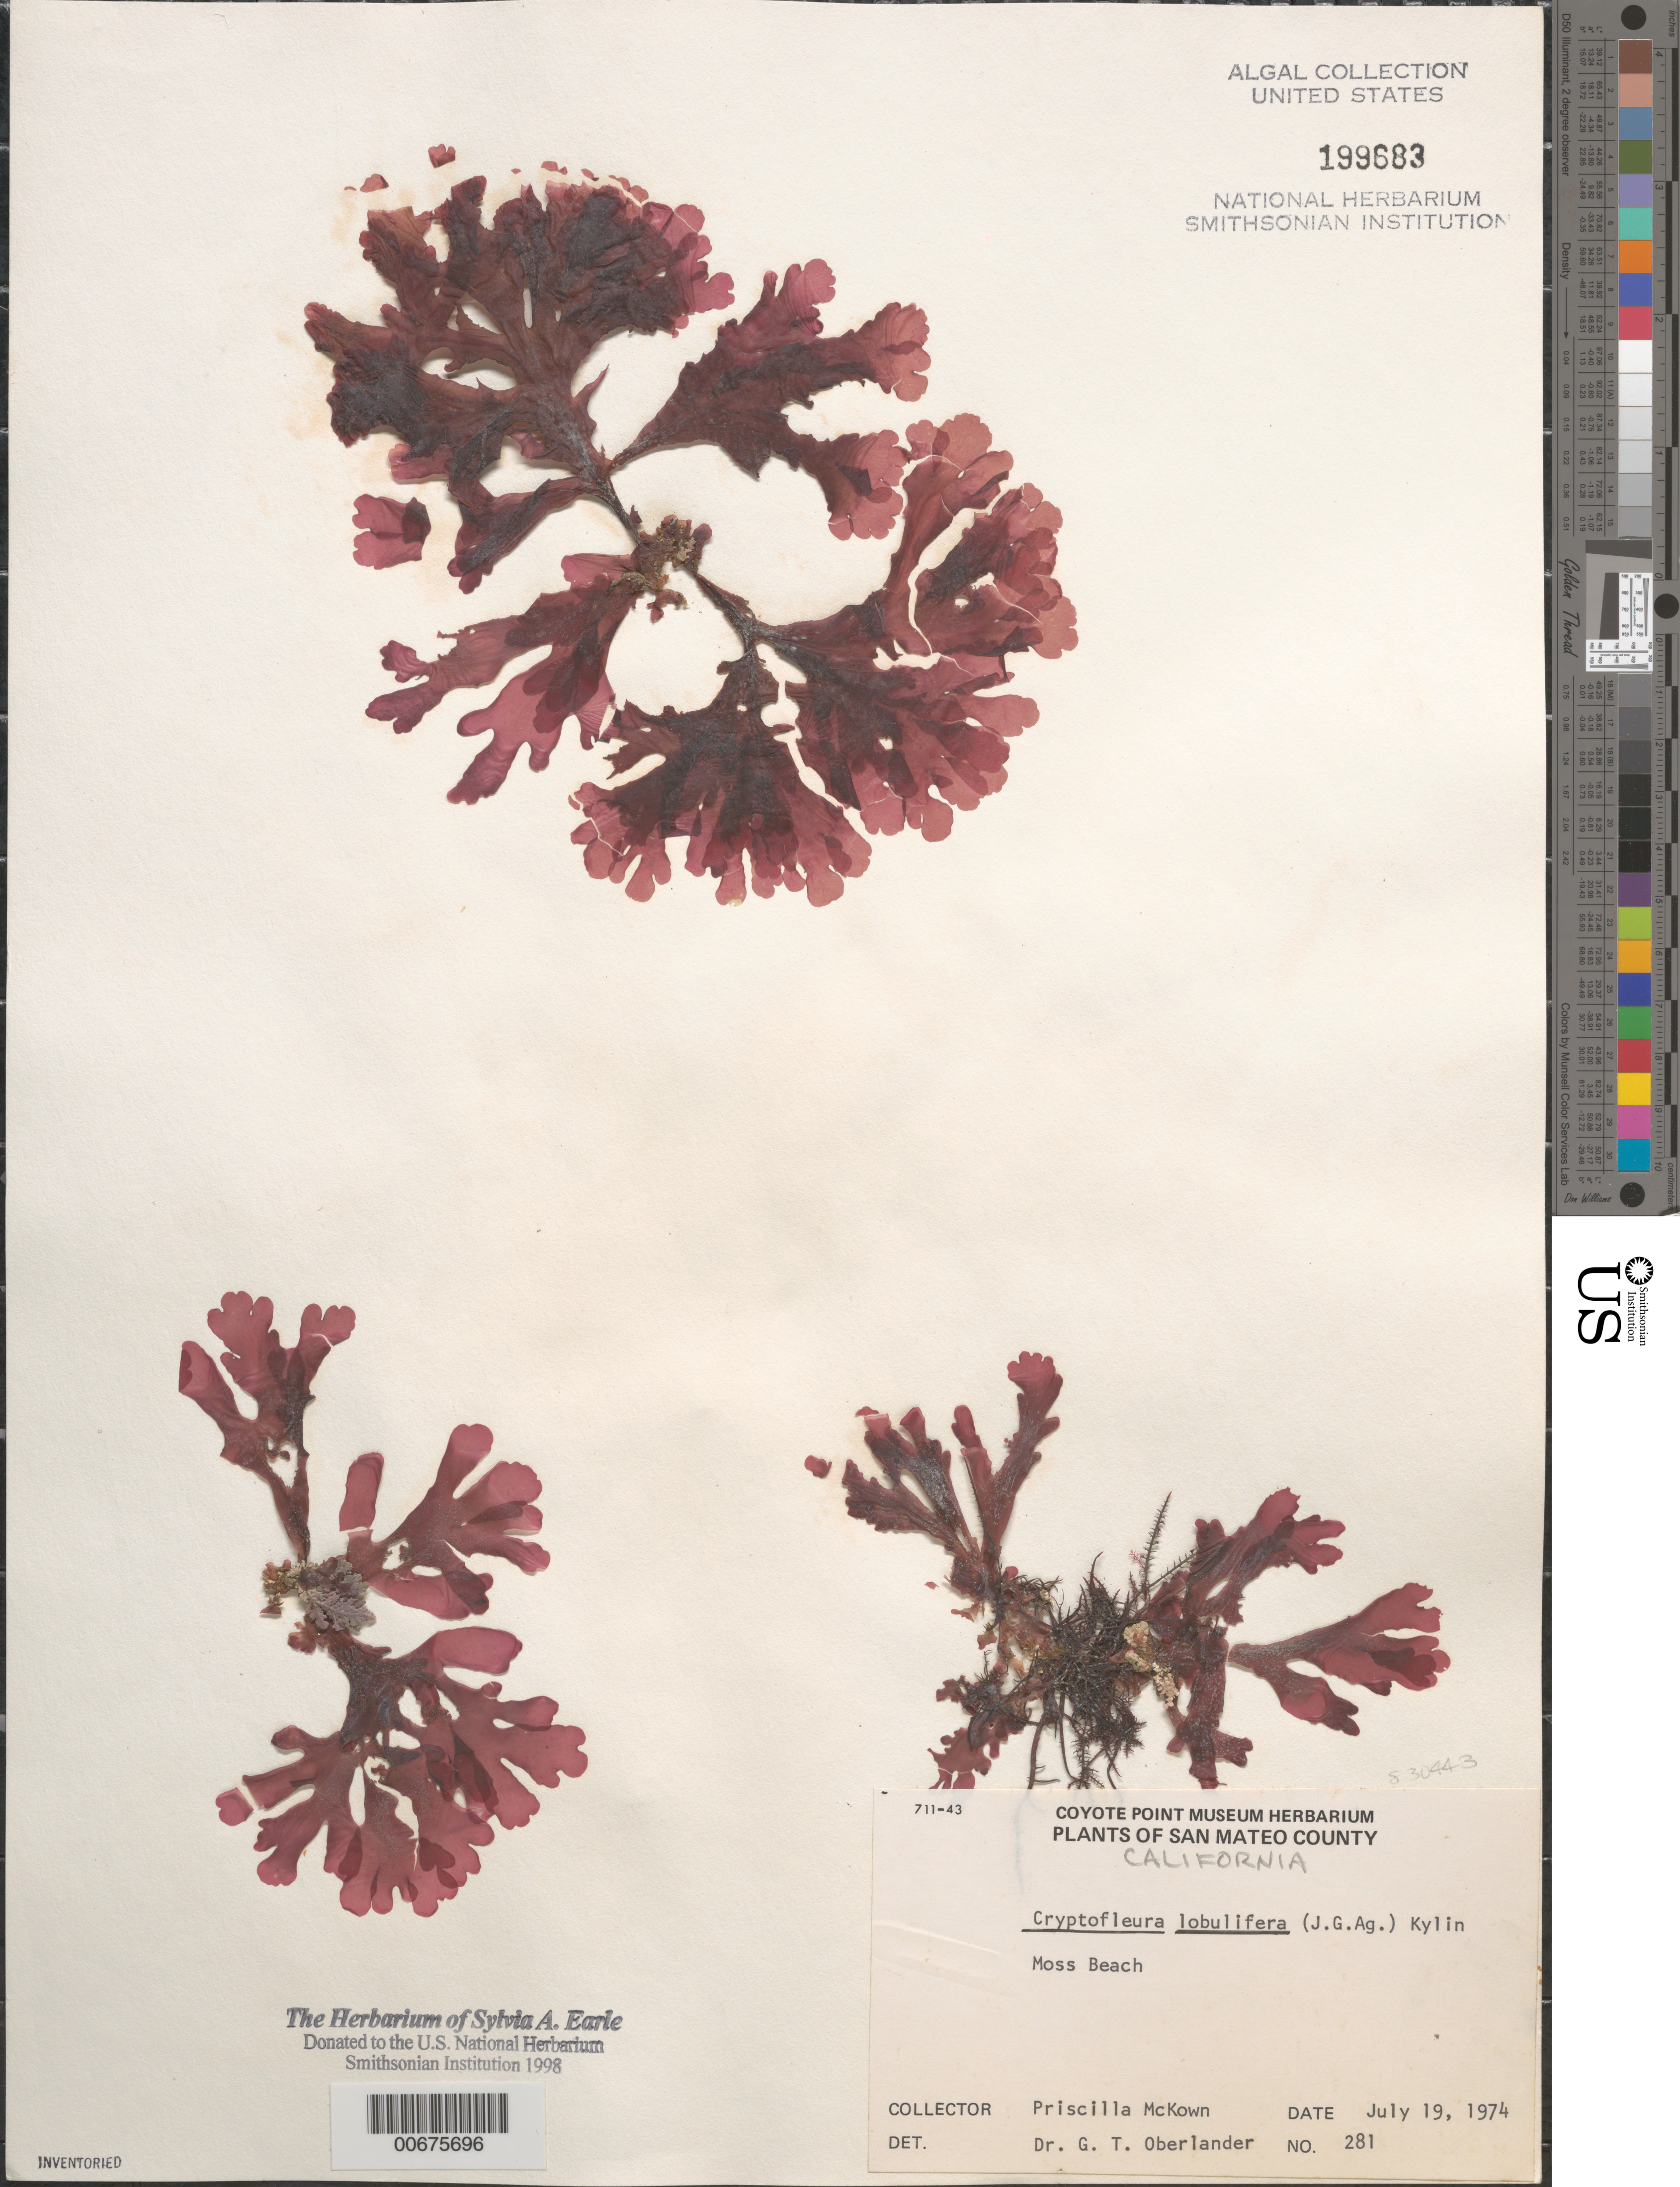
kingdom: Plantae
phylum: Rhodophyta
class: Florideophyceae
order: Ceramiales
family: Delesseriaceae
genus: Cryptopleura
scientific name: Cryptopleura lobulifera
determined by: Oberlander, G. T.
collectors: P. McKown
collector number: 281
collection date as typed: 19 Jul 1974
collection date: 1974-07-19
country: United States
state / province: California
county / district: San Mateo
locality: Moss Beach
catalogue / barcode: US 199683